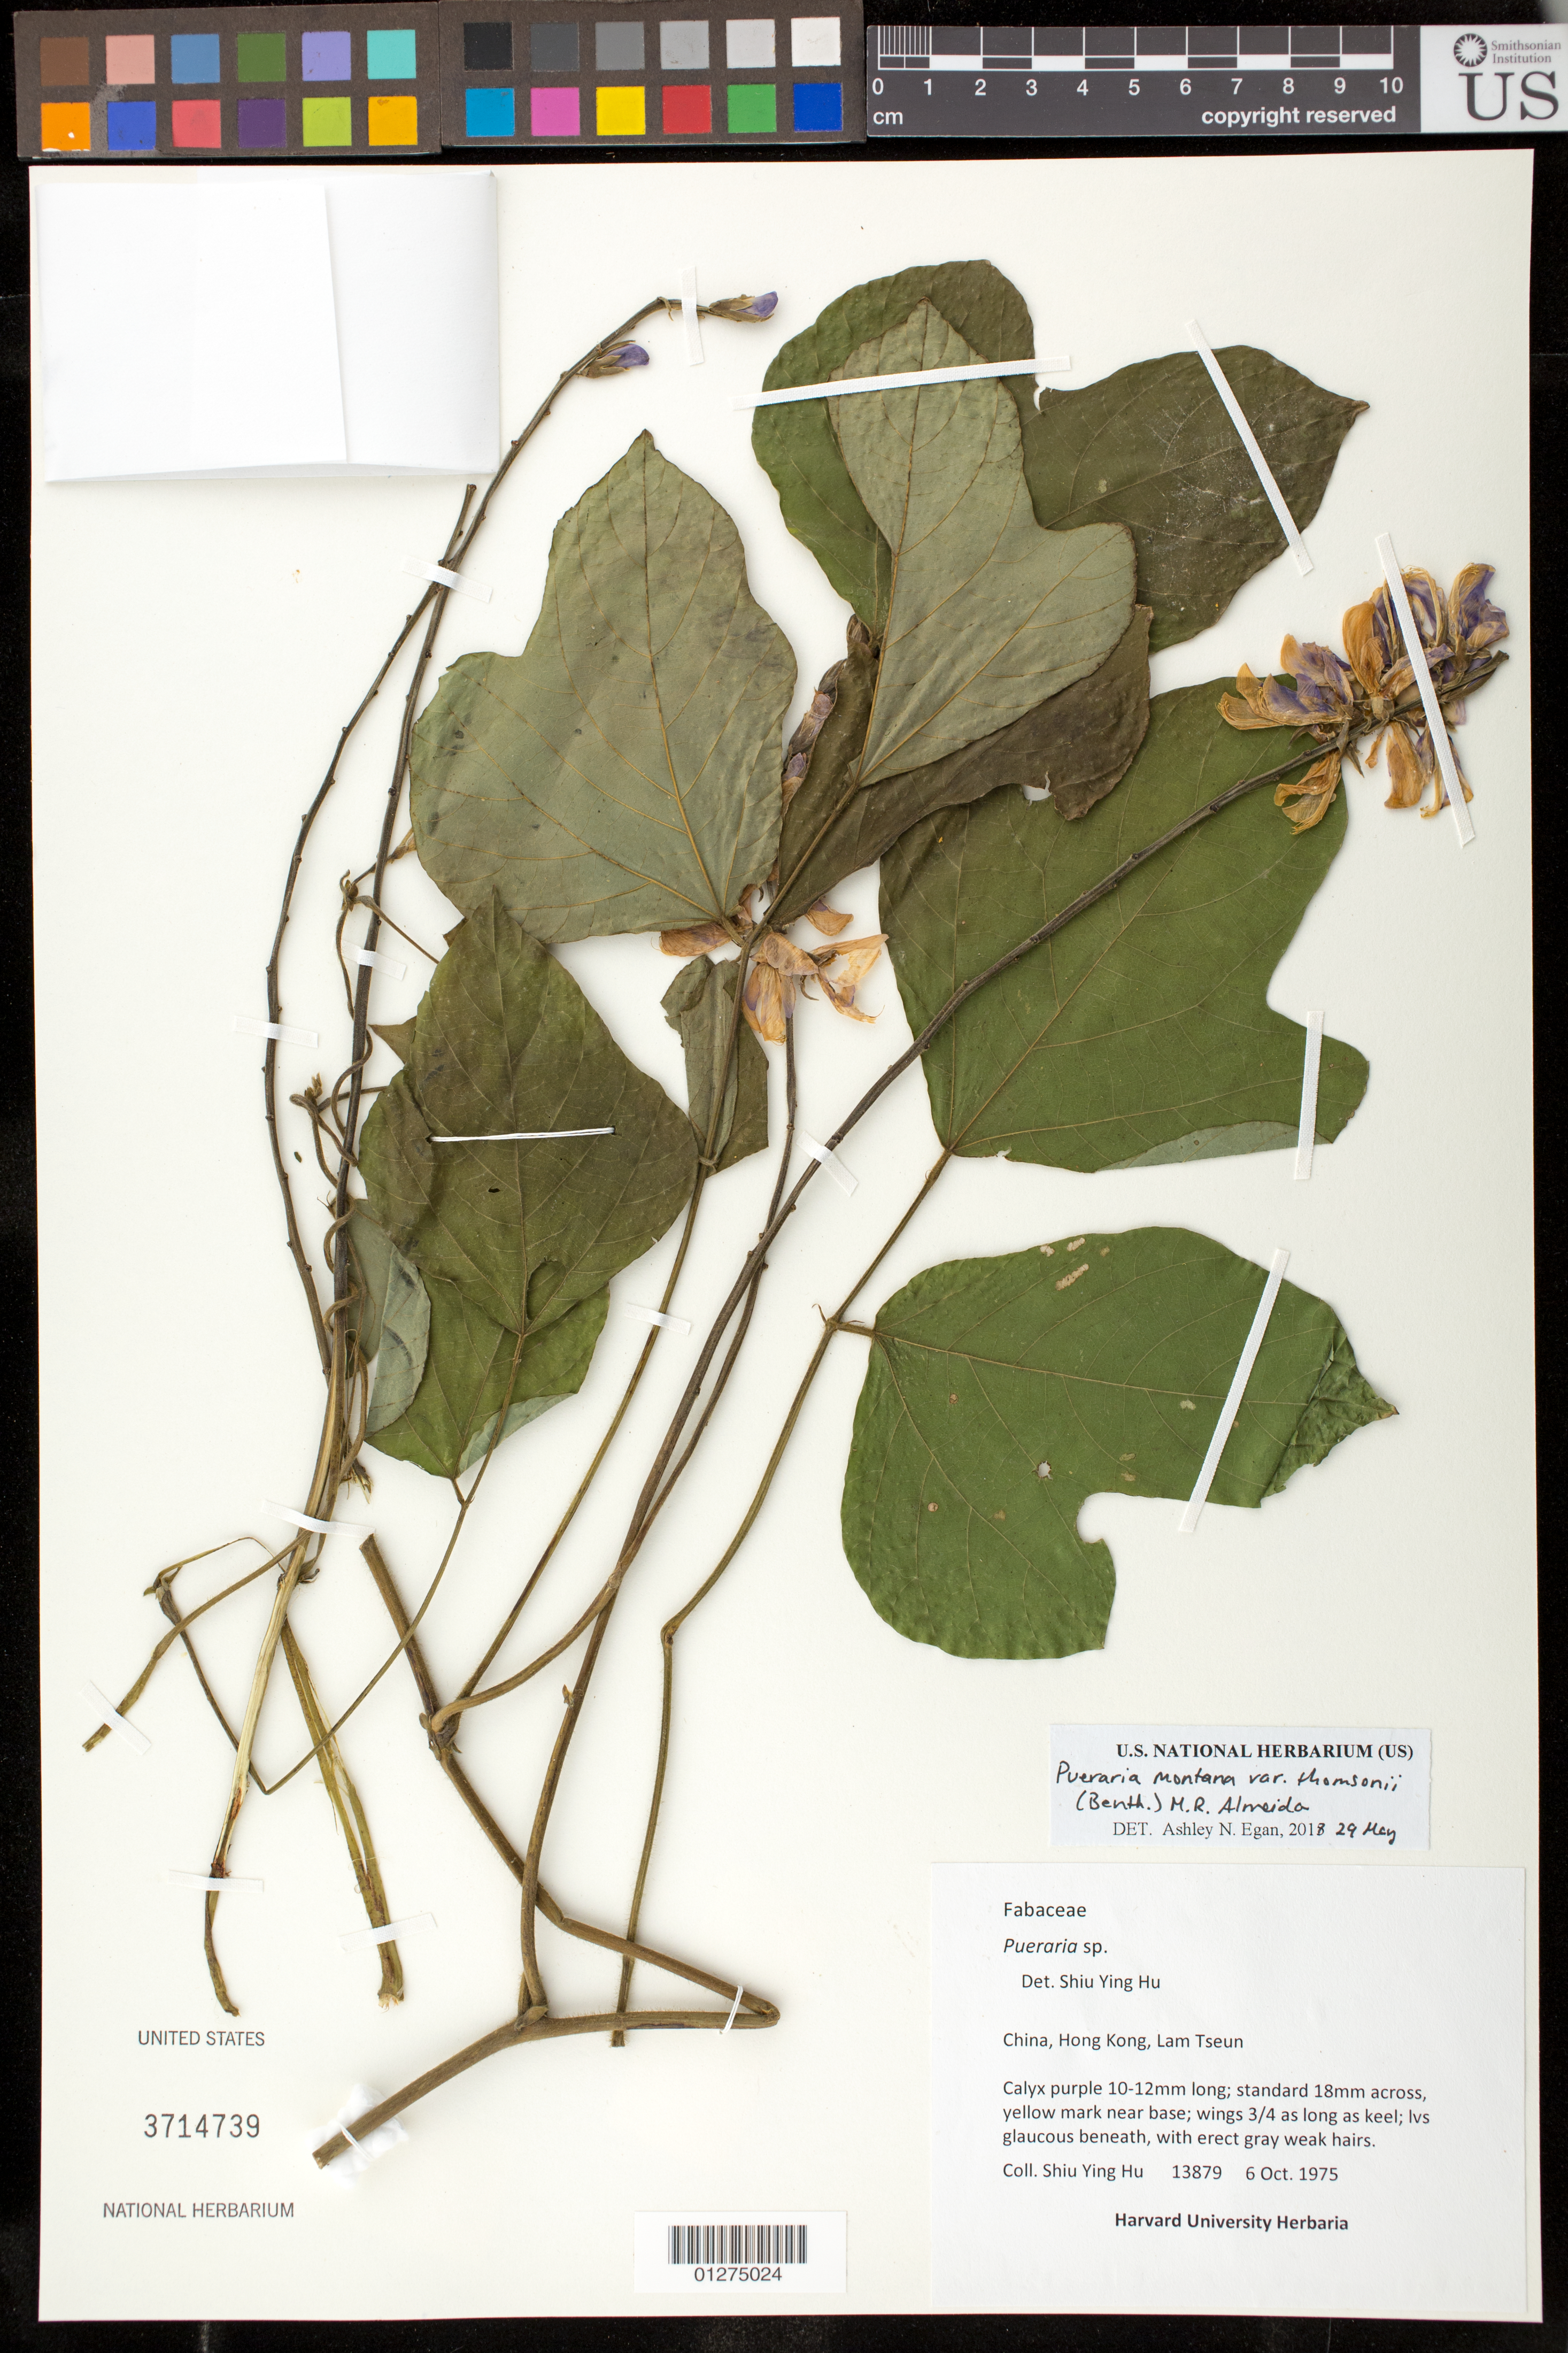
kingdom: Plantae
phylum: Tracheophyta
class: Magnoliopsida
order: Fabales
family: Fabaceae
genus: Pueraria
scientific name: Pueraria montana var. thomsonii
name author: (Benth.) M. R. Almeida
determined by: Egan, Ashley N., (US), Smithsonian Institution - National Museum of Natural History (UNITED STATES)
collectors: S. Y. Hu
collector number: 13879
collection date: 1975-10-06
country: China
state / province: Hong Kong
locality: Lam Tsuen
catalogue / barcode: US 3714739